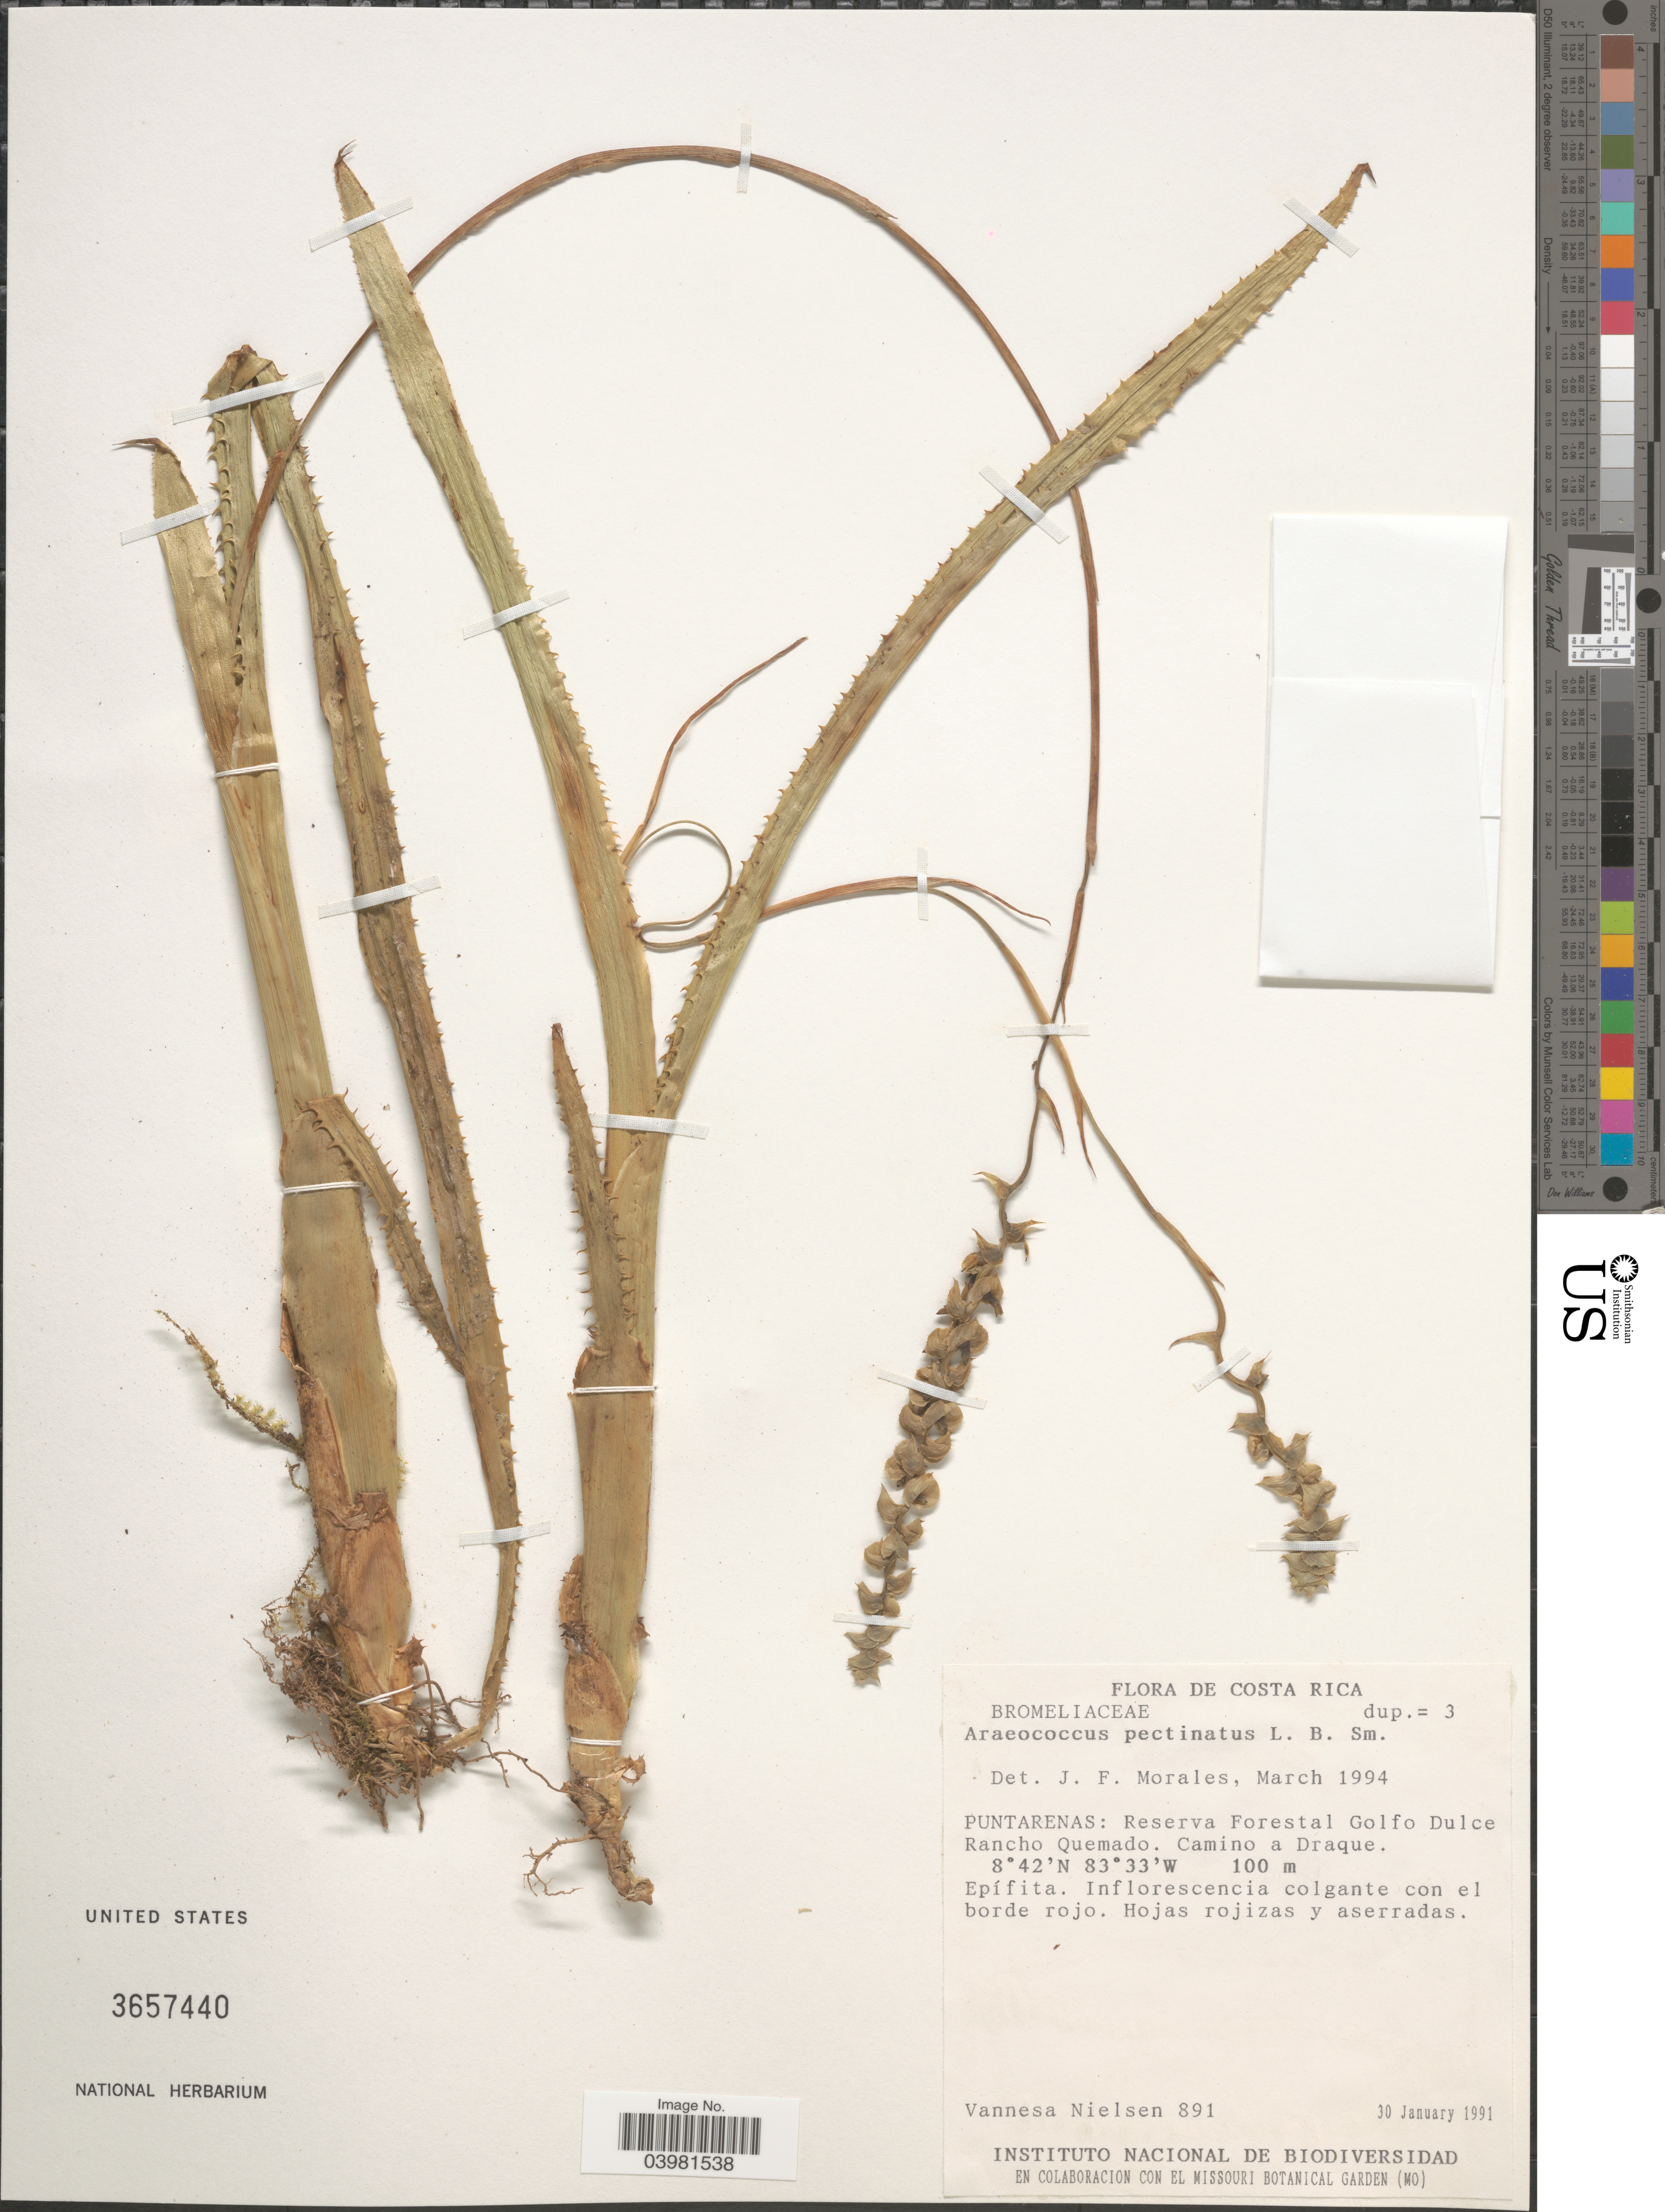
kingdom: Plantae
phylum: Tracheophyta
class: Liliopsida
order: Poales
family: Bromeliaceae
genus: Araeococcus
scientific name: Araeococcus pectinatus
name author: L.B. Sm.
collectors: V. Nielsen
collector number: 891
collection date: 1991-01-30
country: Costa Rica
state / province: Puntarenas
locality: Reserva Forestal Golfo Dulce Rancho Quemado. Camino a Draque.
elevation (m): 100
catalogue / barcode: US 3657440